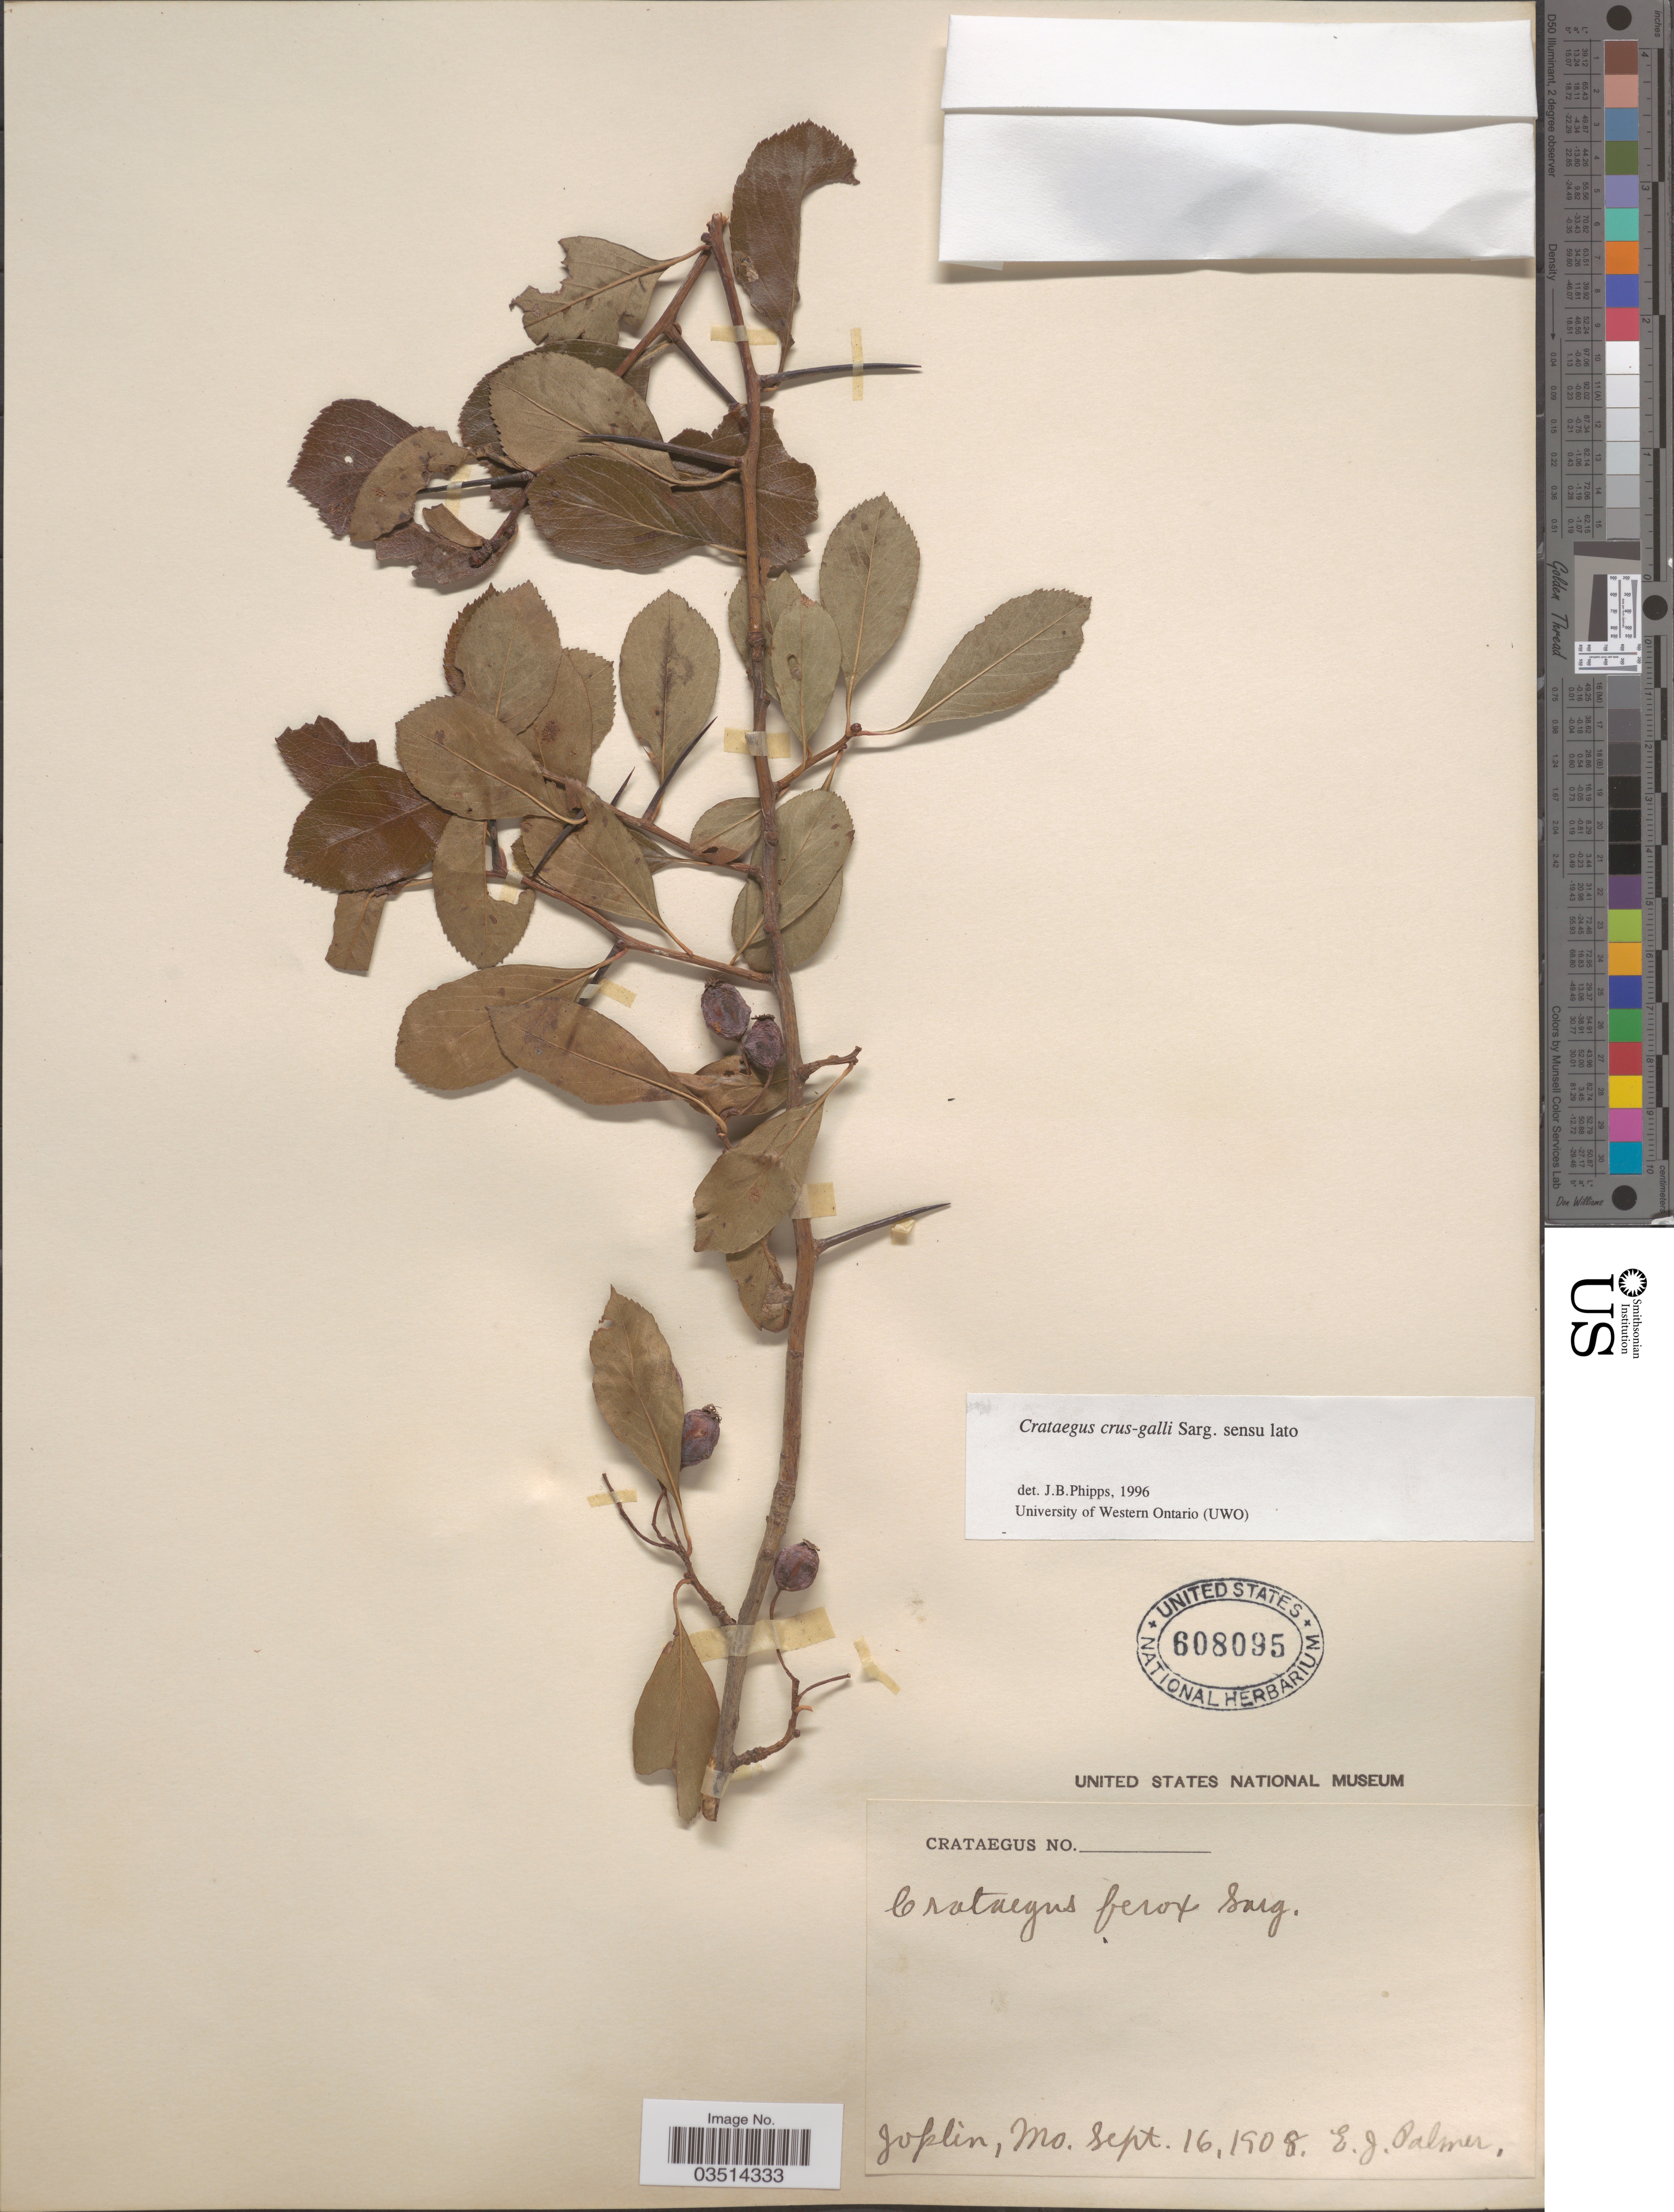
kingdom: Plantae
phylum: Tracheophyta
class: Magnoliopsida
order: Rosales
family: Rosaceae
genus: Crataegus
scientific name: Crataegus crus-galli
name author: L.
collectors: E. J. Palmer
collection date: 1908-09-16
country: United States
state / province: Missouri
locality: Joplin.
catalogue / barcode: US 608095